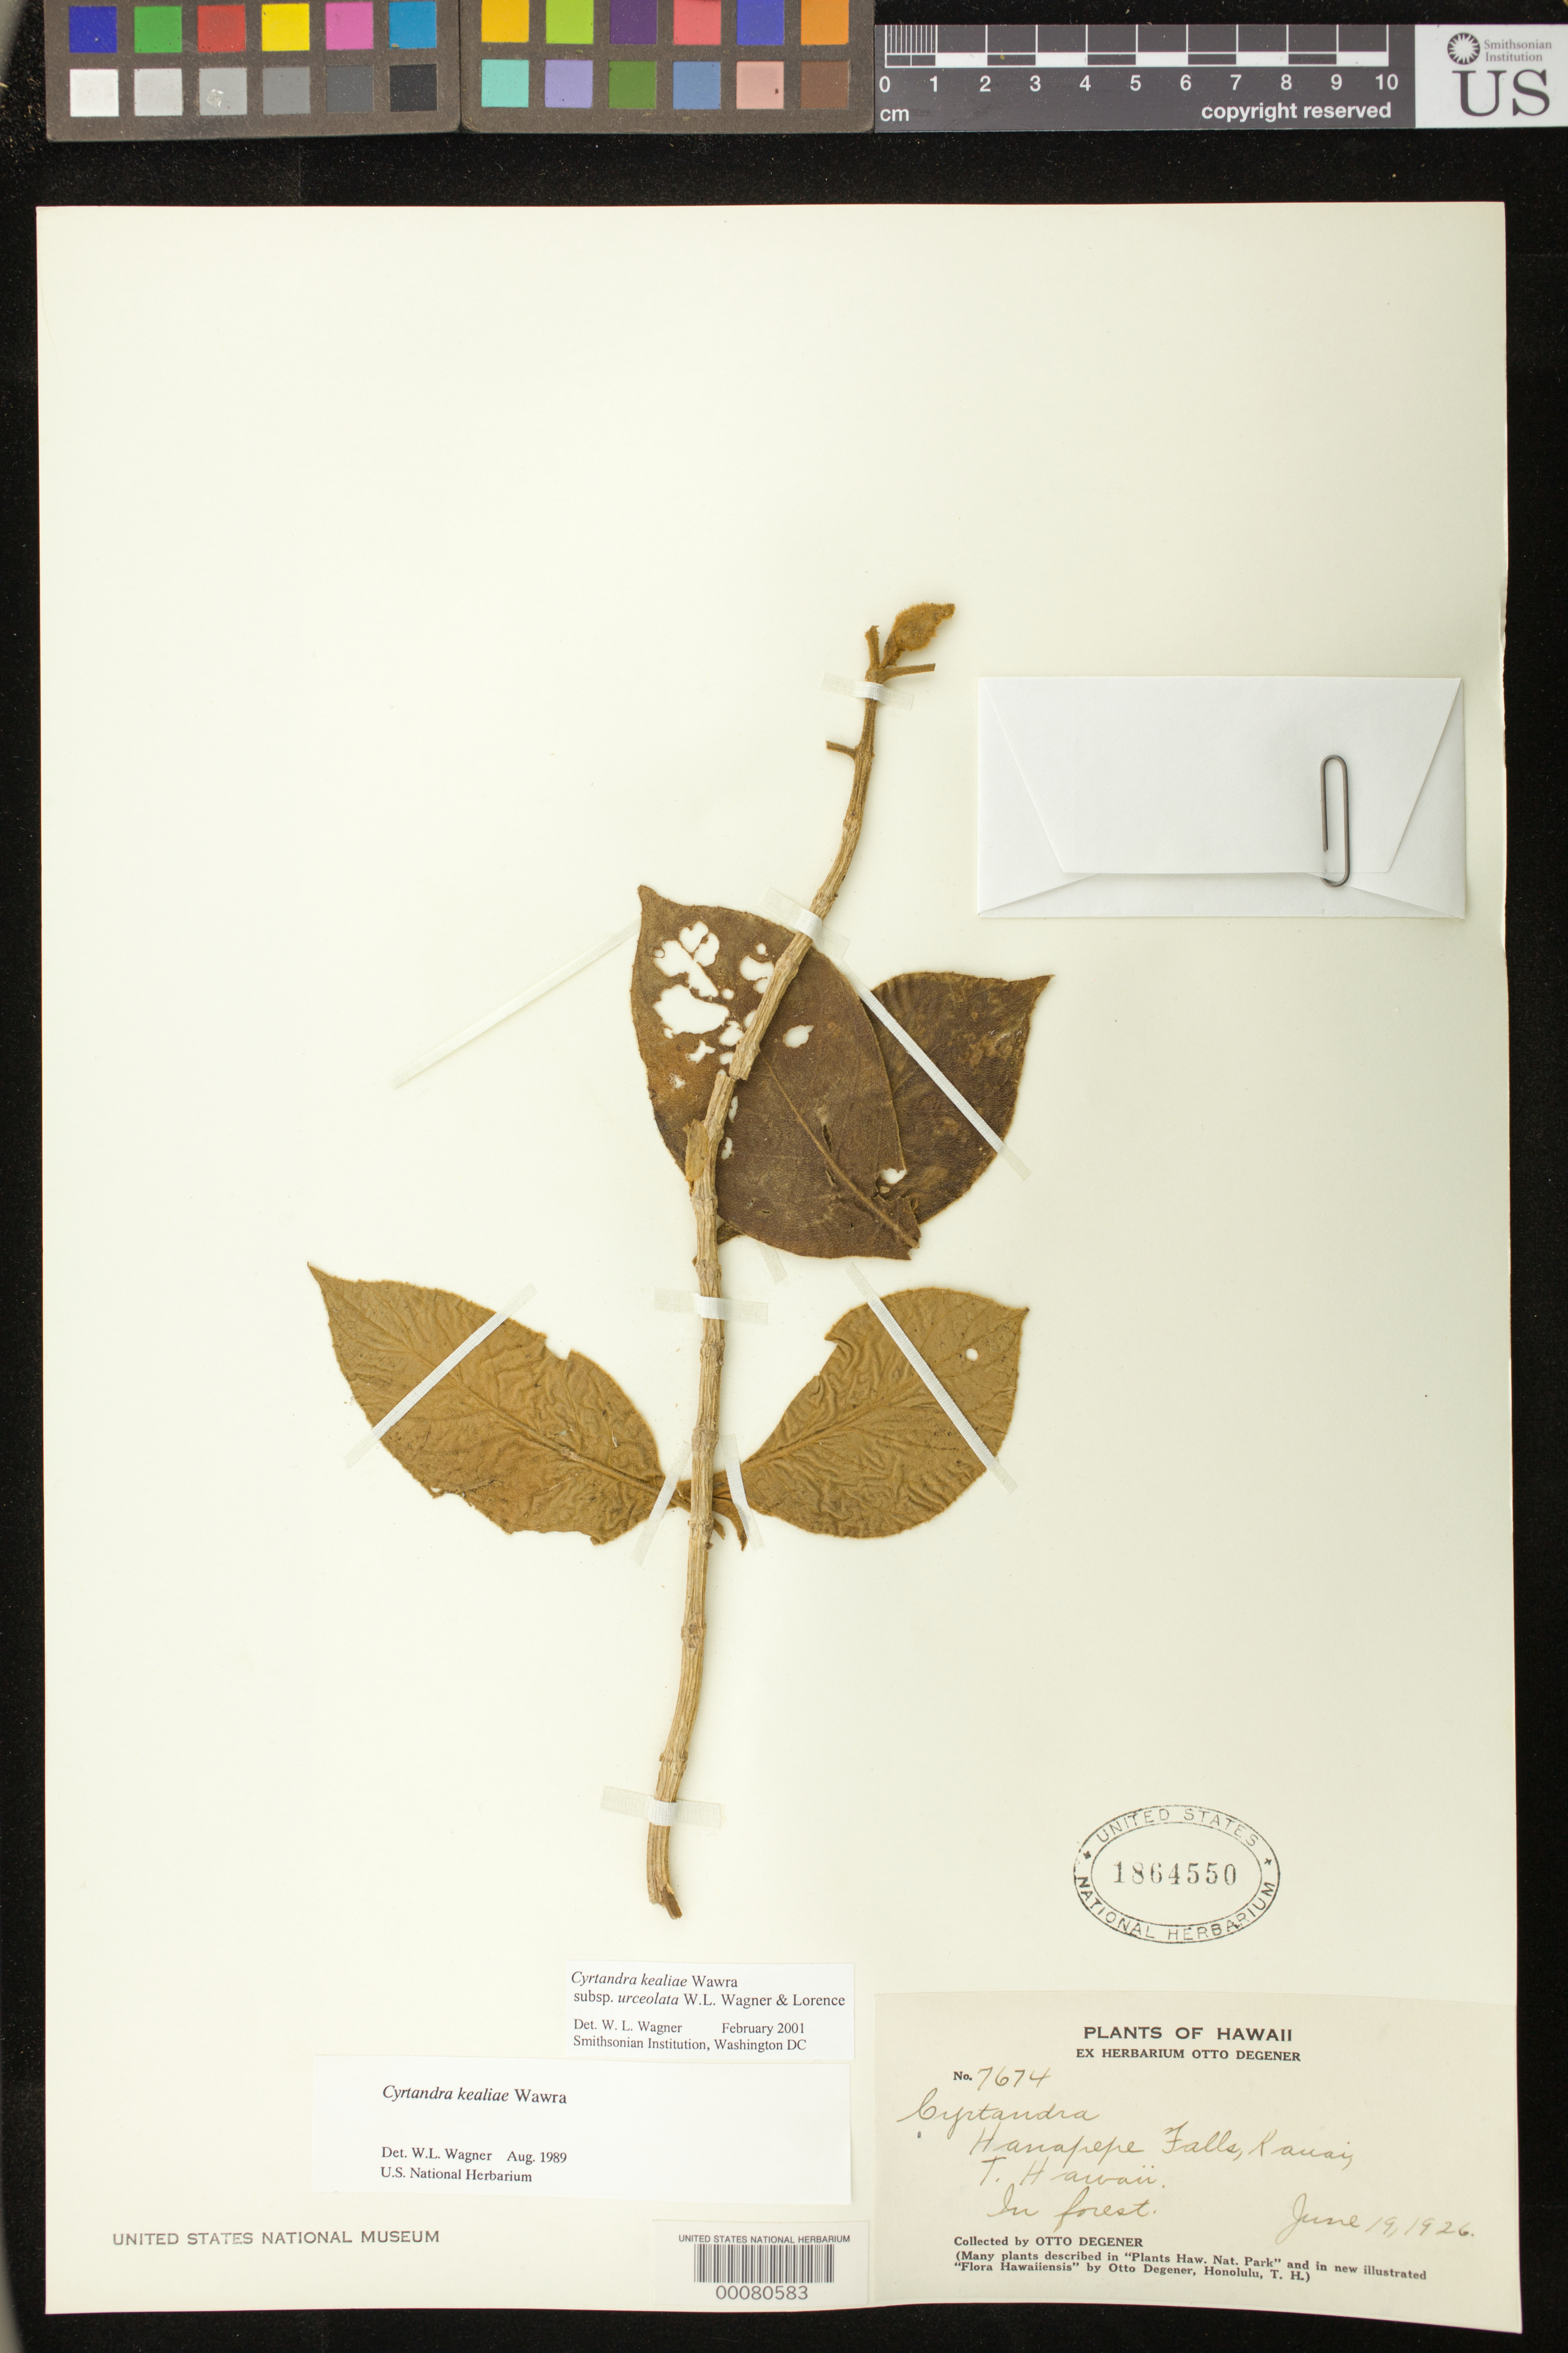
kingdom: Plantae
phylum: Tracheophyta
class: Magnoliopsida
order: Lamiales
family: Gesneriaceae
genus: Cyrtandra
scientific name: Cyrtandra kealiae subsp. urceolata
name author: W.L. Wagner & Lorence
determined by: Wagner, W. L., (BOT), Smithsonian Institution - National Museum of Natural History (UNITED STATES)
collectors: O. Degener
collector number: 7674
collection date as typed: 19 Jun 1926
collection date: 1926-06-19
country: United States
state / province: Hawaii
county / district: Kauai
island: Kaua'i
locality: Hanapepe falls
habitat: In forest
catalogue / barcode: US 1864550